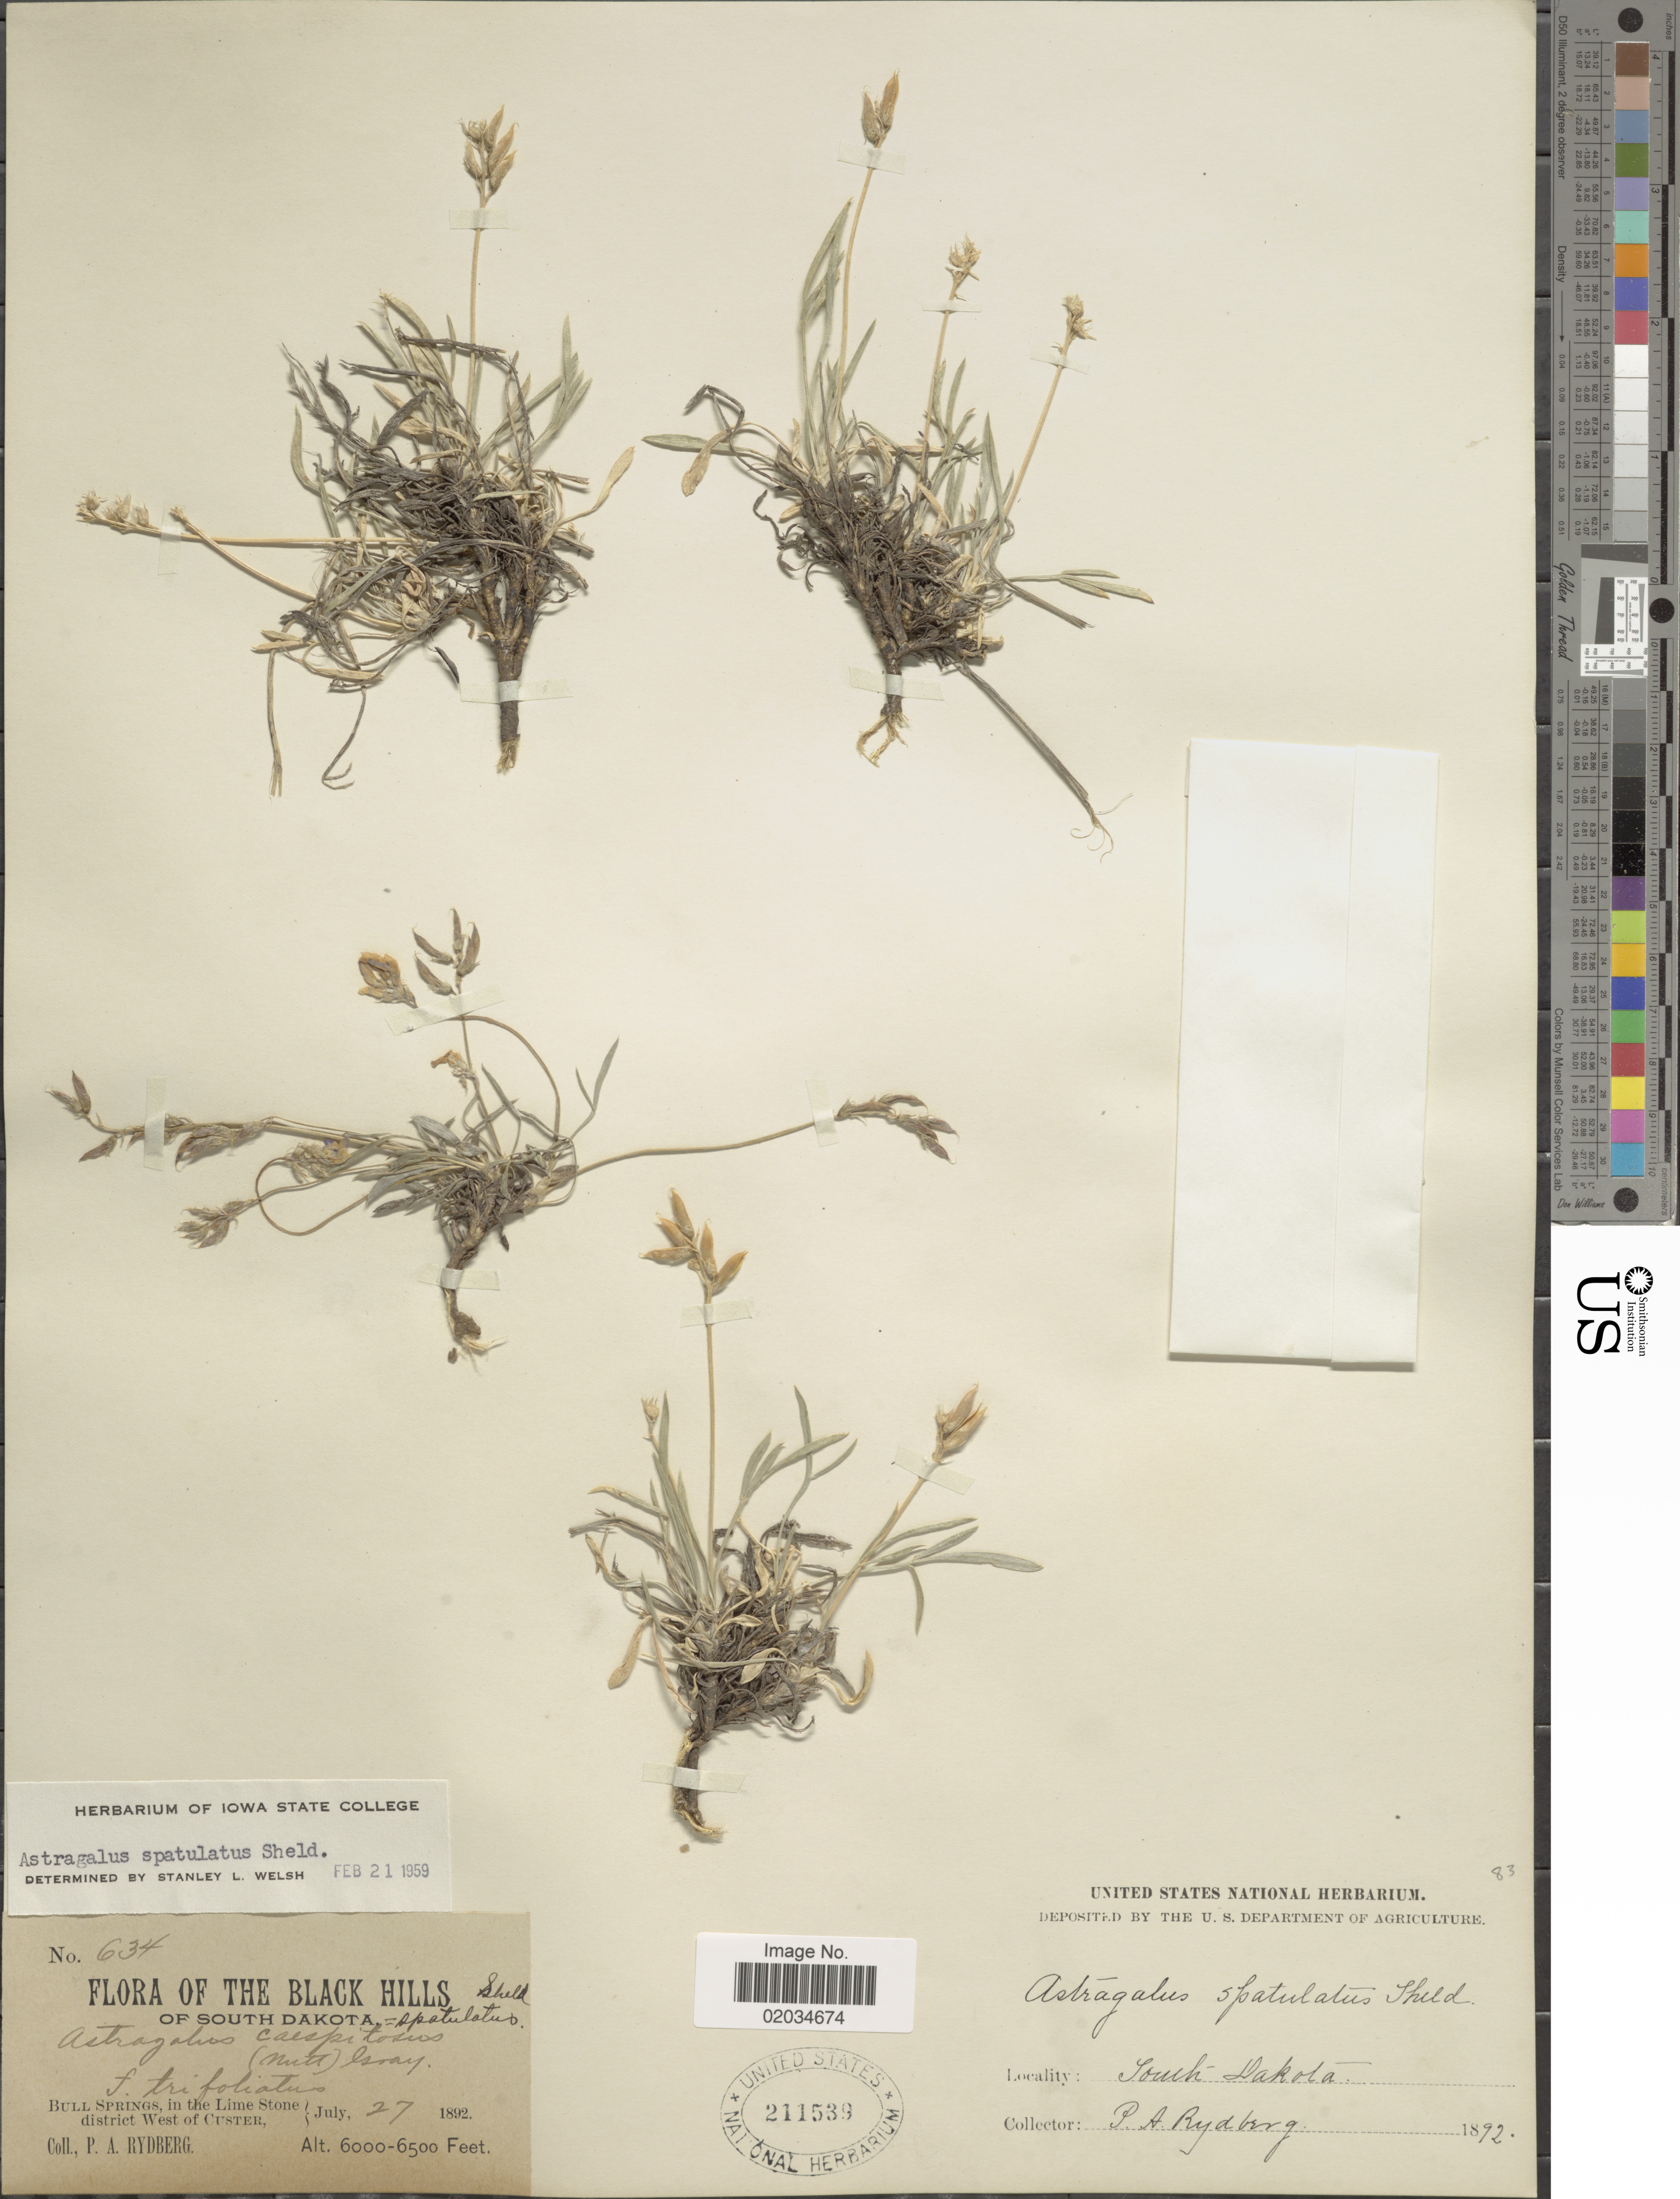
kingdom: Plantae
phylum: Tracheophyta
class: Magnoliopsida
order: Fabales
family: Fabaceae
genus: Astragalus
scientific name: Astragalus spatulatus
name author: E. Sheld.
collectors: P. A. Rydberg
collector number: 634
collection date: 1892-07-27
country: United States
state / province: South Dakota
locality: Black Hills. Bull Springs, in the Limestone district West of Custer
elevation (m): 1829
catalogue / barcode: US 211539